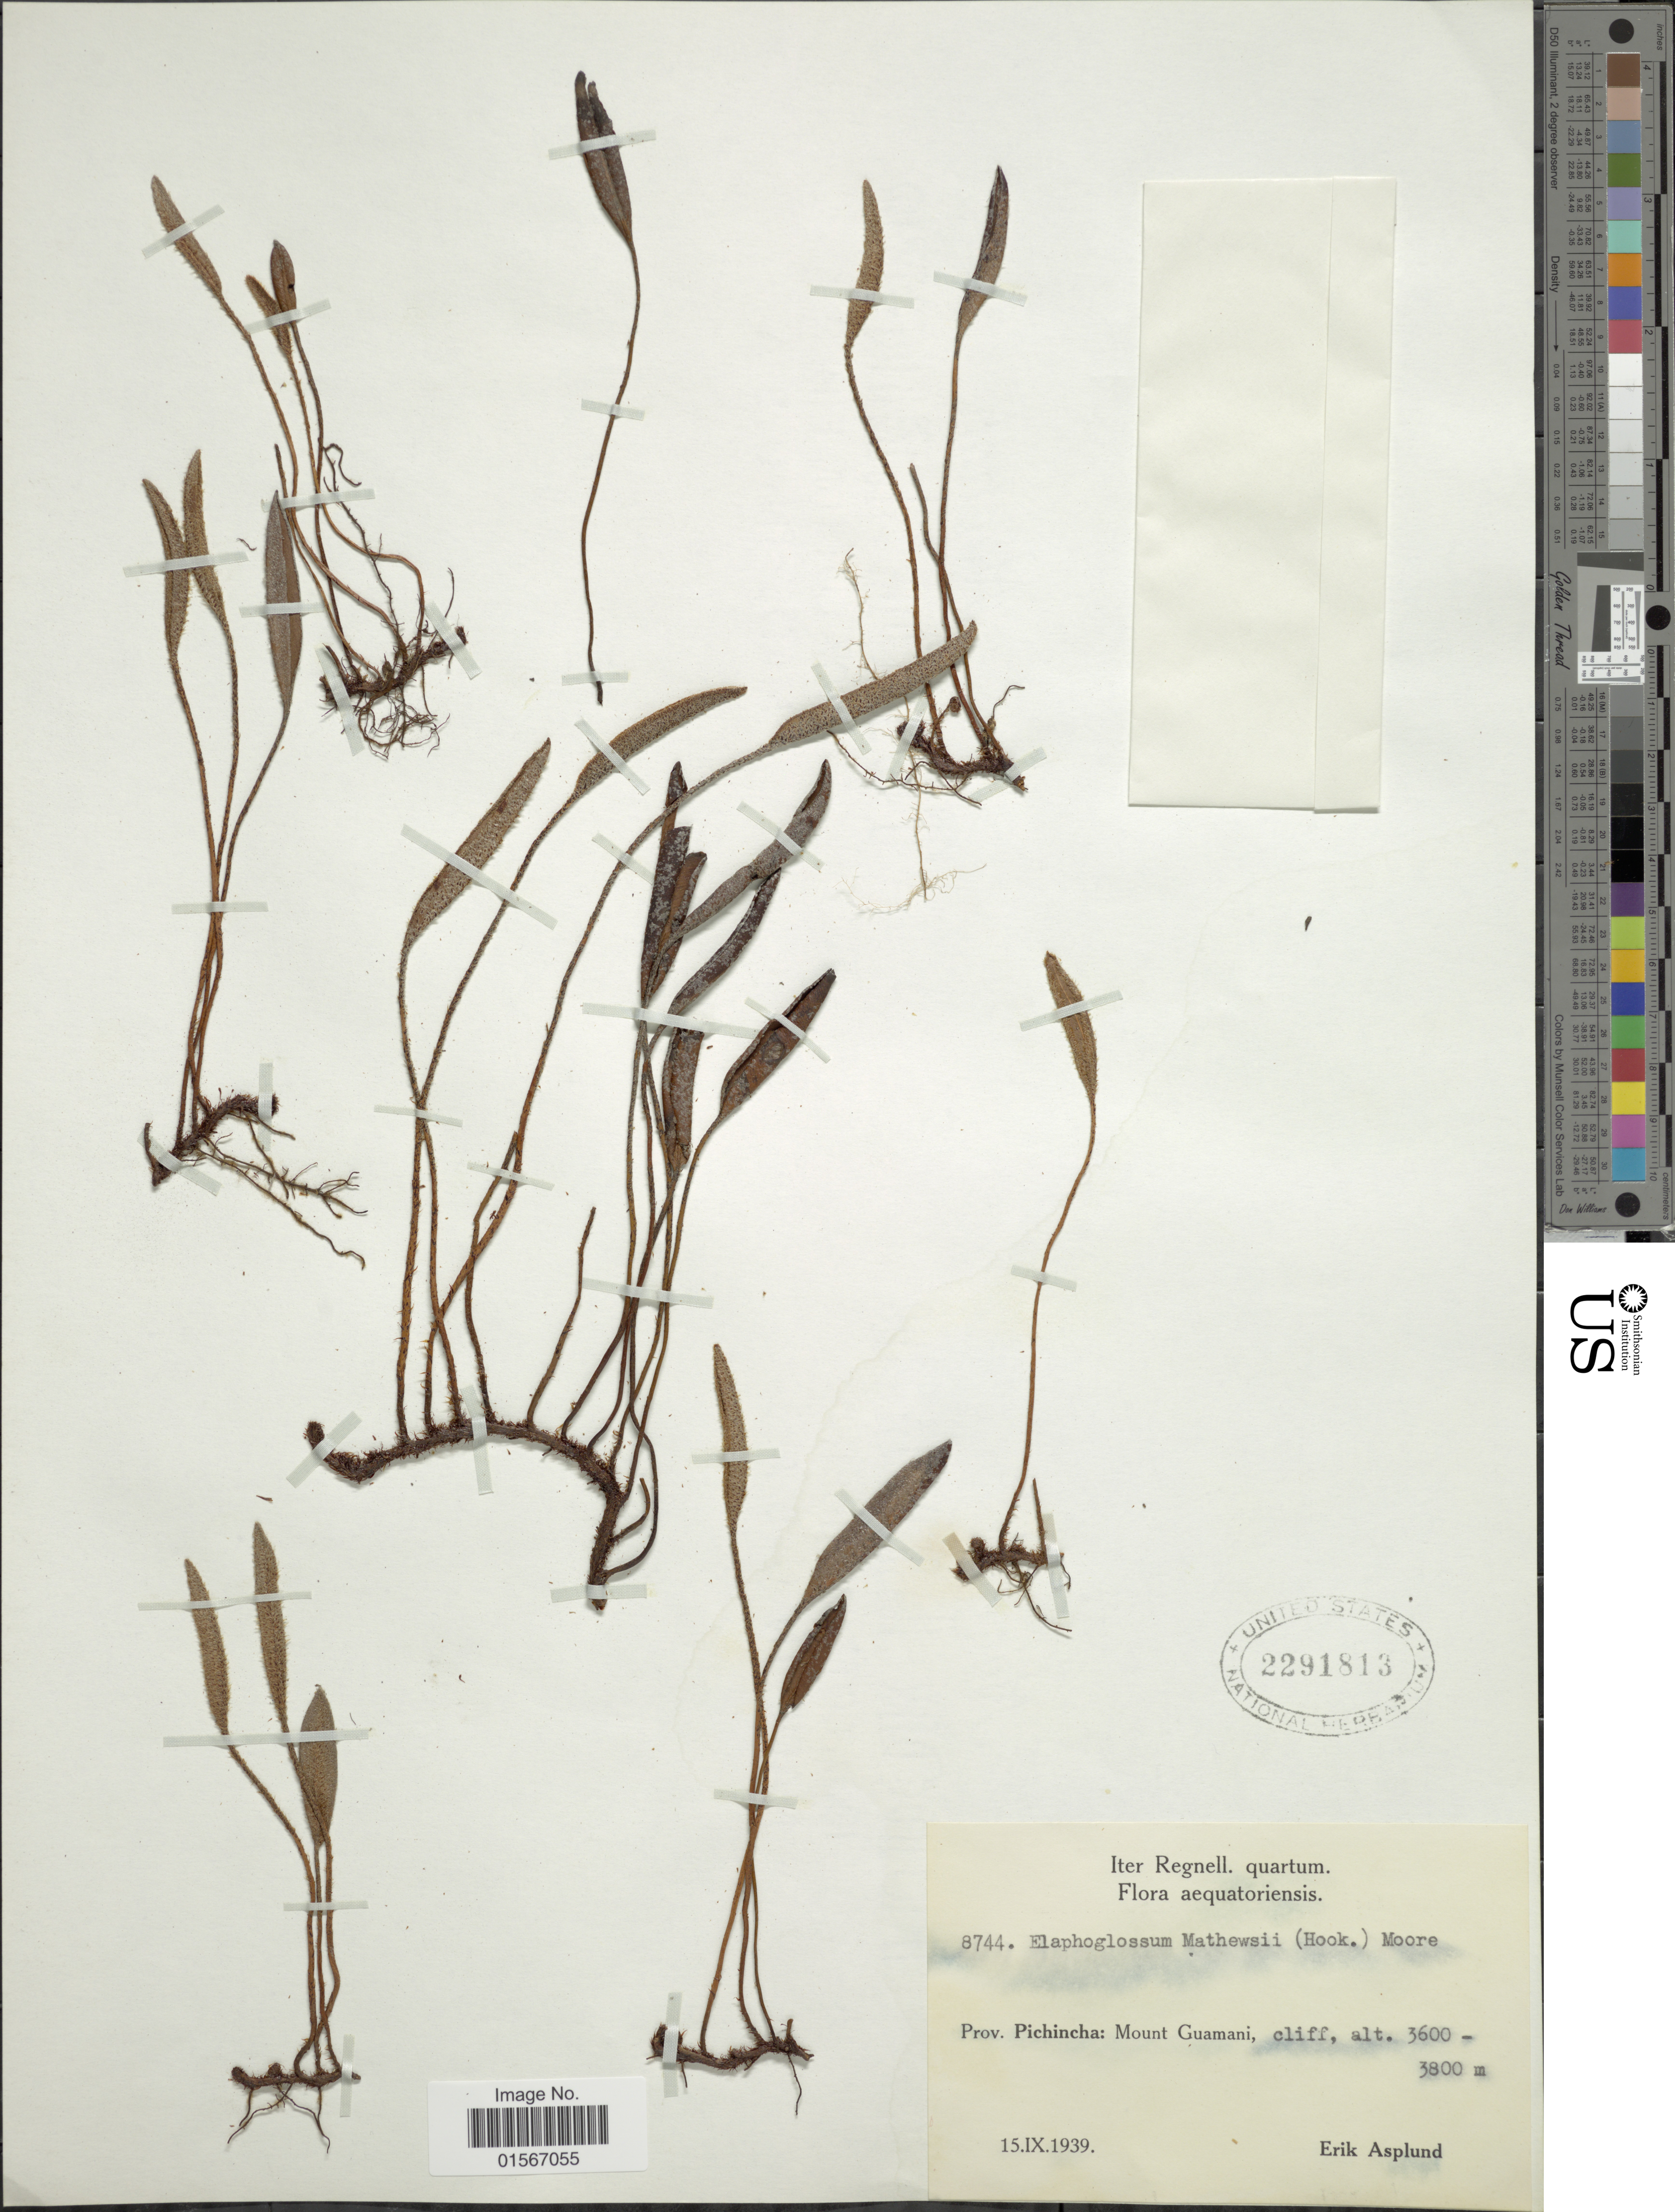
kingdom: Plantae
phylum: Tracheophyta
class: Polypodiopsida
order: Polypodiales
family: Dryopteridaceae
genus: Elaphoglossum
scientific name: Elaphoglossum mathewsii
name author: (Fée) T. Moore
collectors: E. Asplund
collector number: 8744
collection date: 1939-09-15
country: Ecuador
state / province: Pichincha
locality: Mount Guamani, cliff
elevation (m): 3600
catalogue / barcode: US 2291813